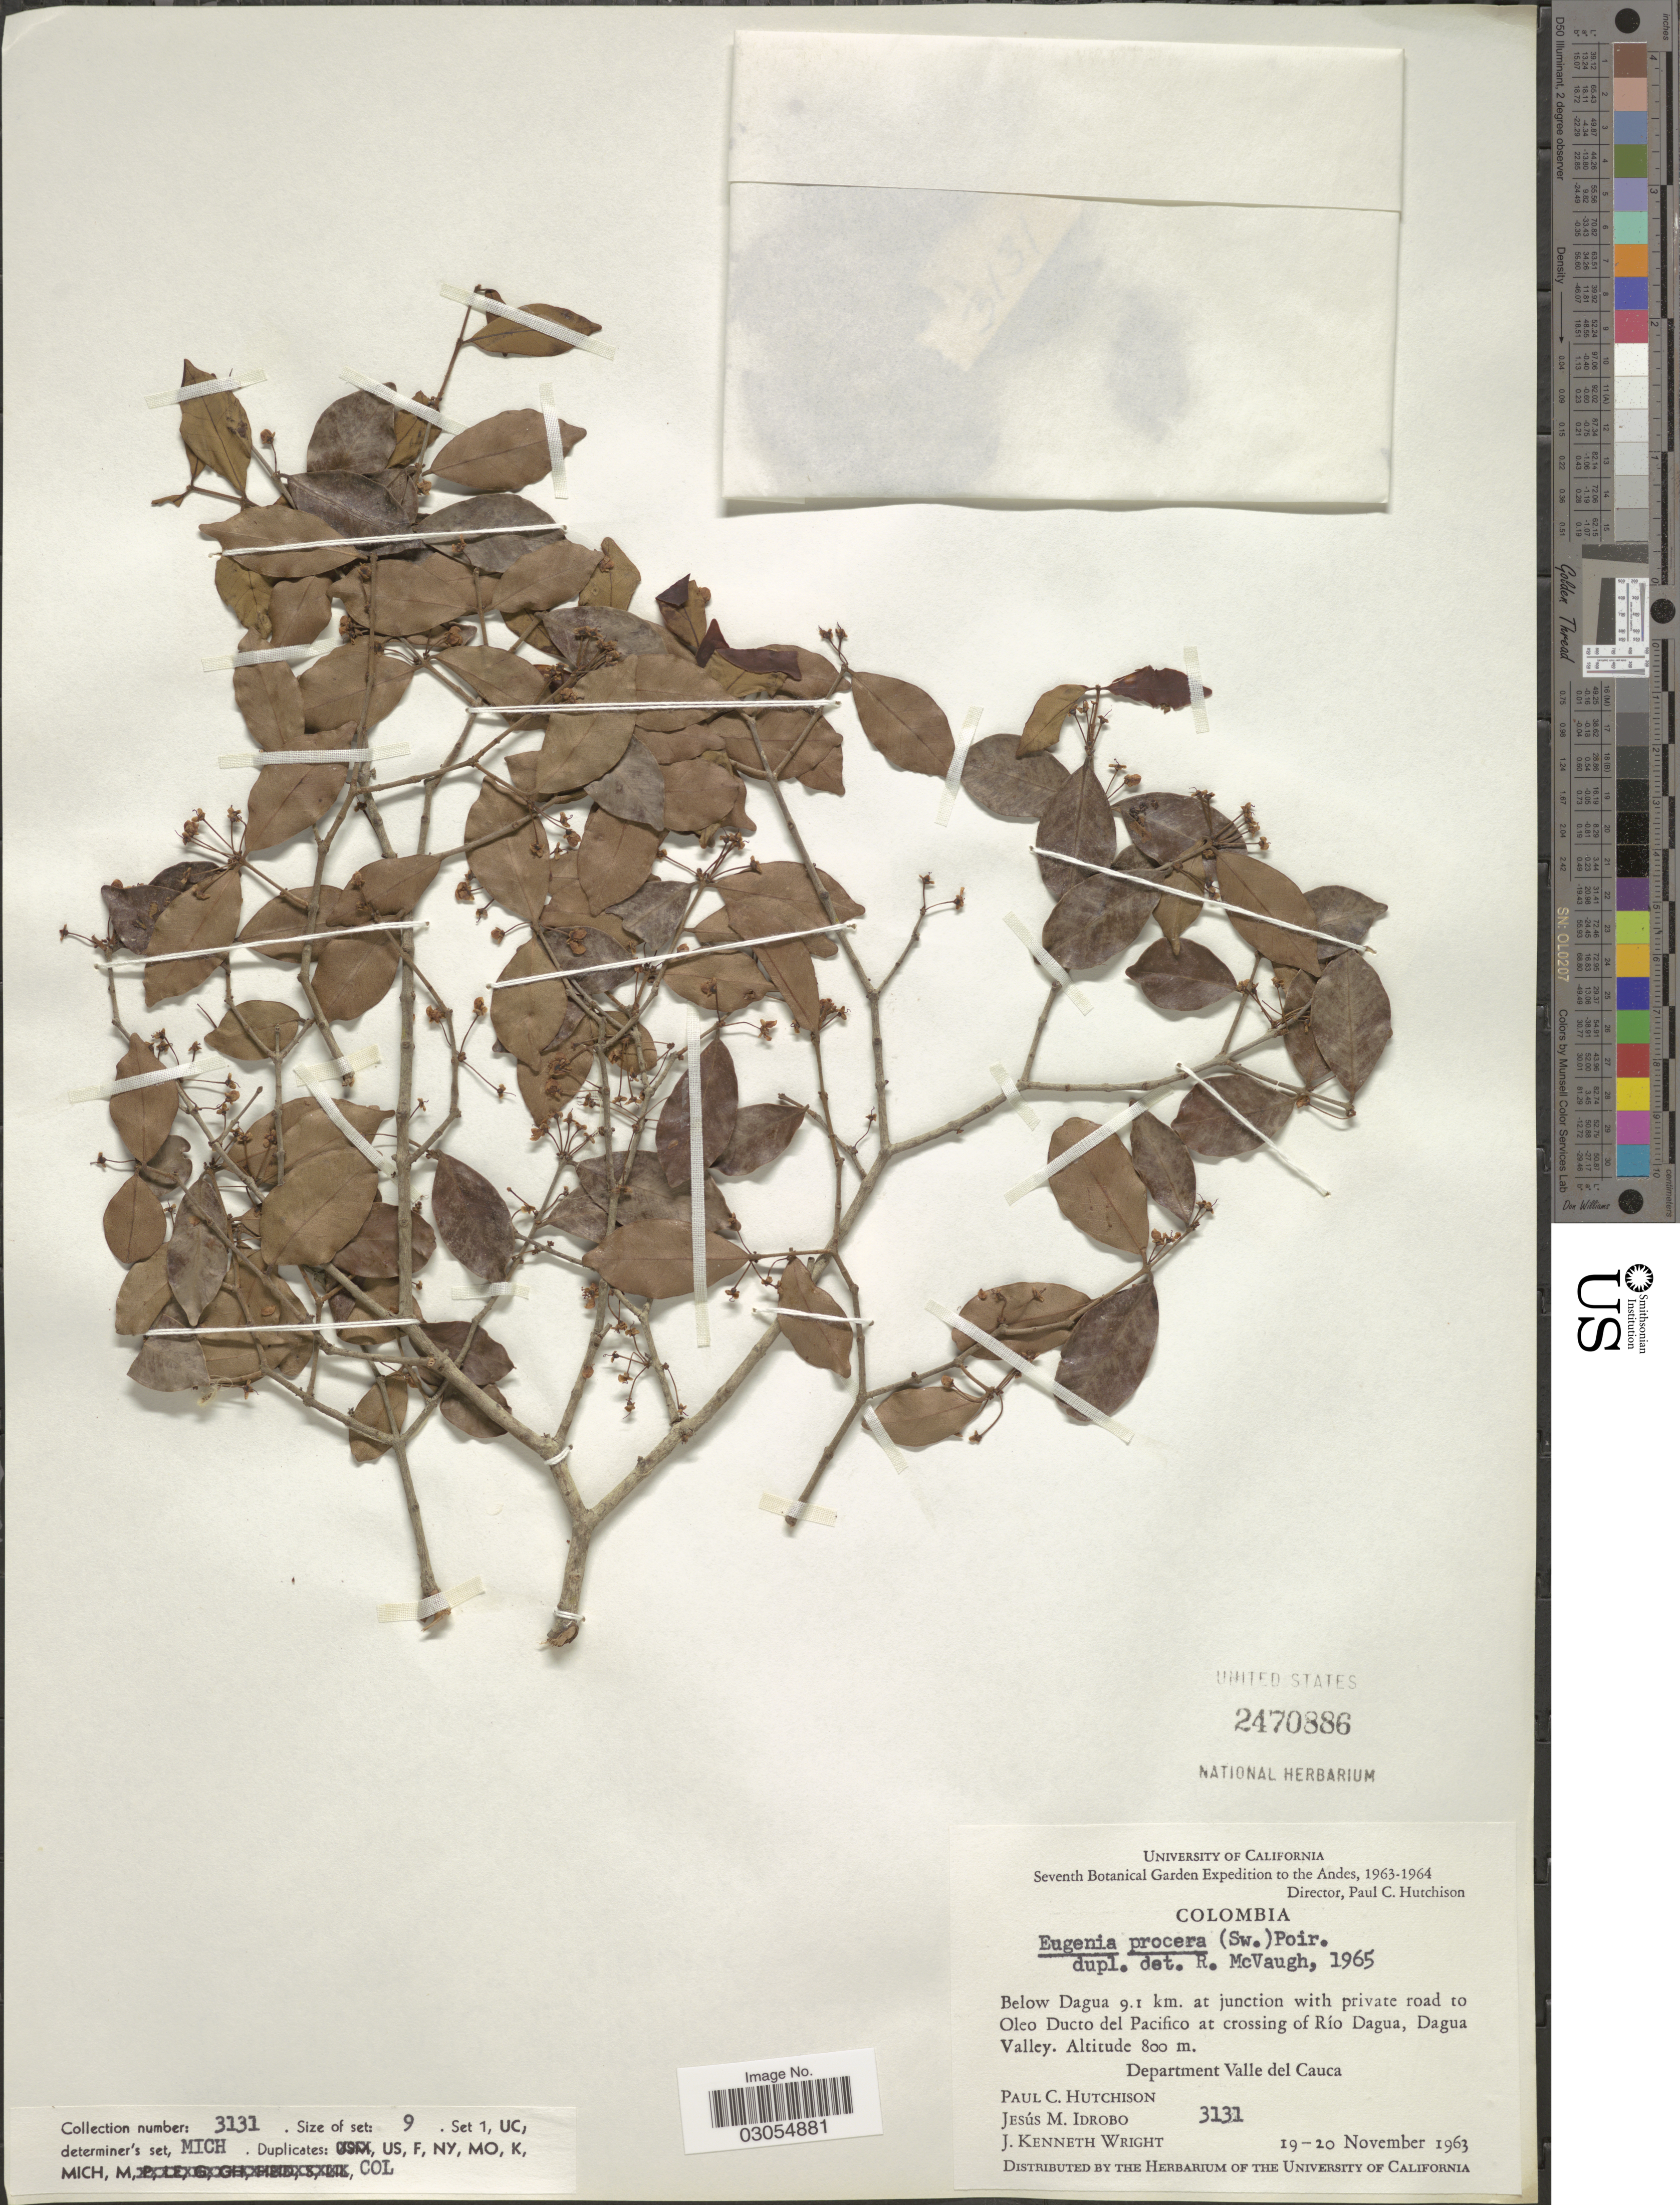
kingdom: Plantae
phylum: Tracheophyta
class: Magnoliopsida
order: Myrtales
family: Myrtaceae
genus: Eugenia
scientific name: Eugenia procera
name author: (Sw.) Poir.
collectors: P. C. Hutchison, J. M. Idrobo & J. K. Wright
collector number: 3131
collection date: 1963-11-19/1963-11-20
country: Colombia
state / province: Valle del Cauca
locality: Andes. Below Dagua 9.1 km. at junction with private road to Oleo Ducto del Pacifico at crossing of Río Dagua, Dagua Valley. Department Valle del Cauca.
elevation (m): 800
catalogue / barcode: US 2470886